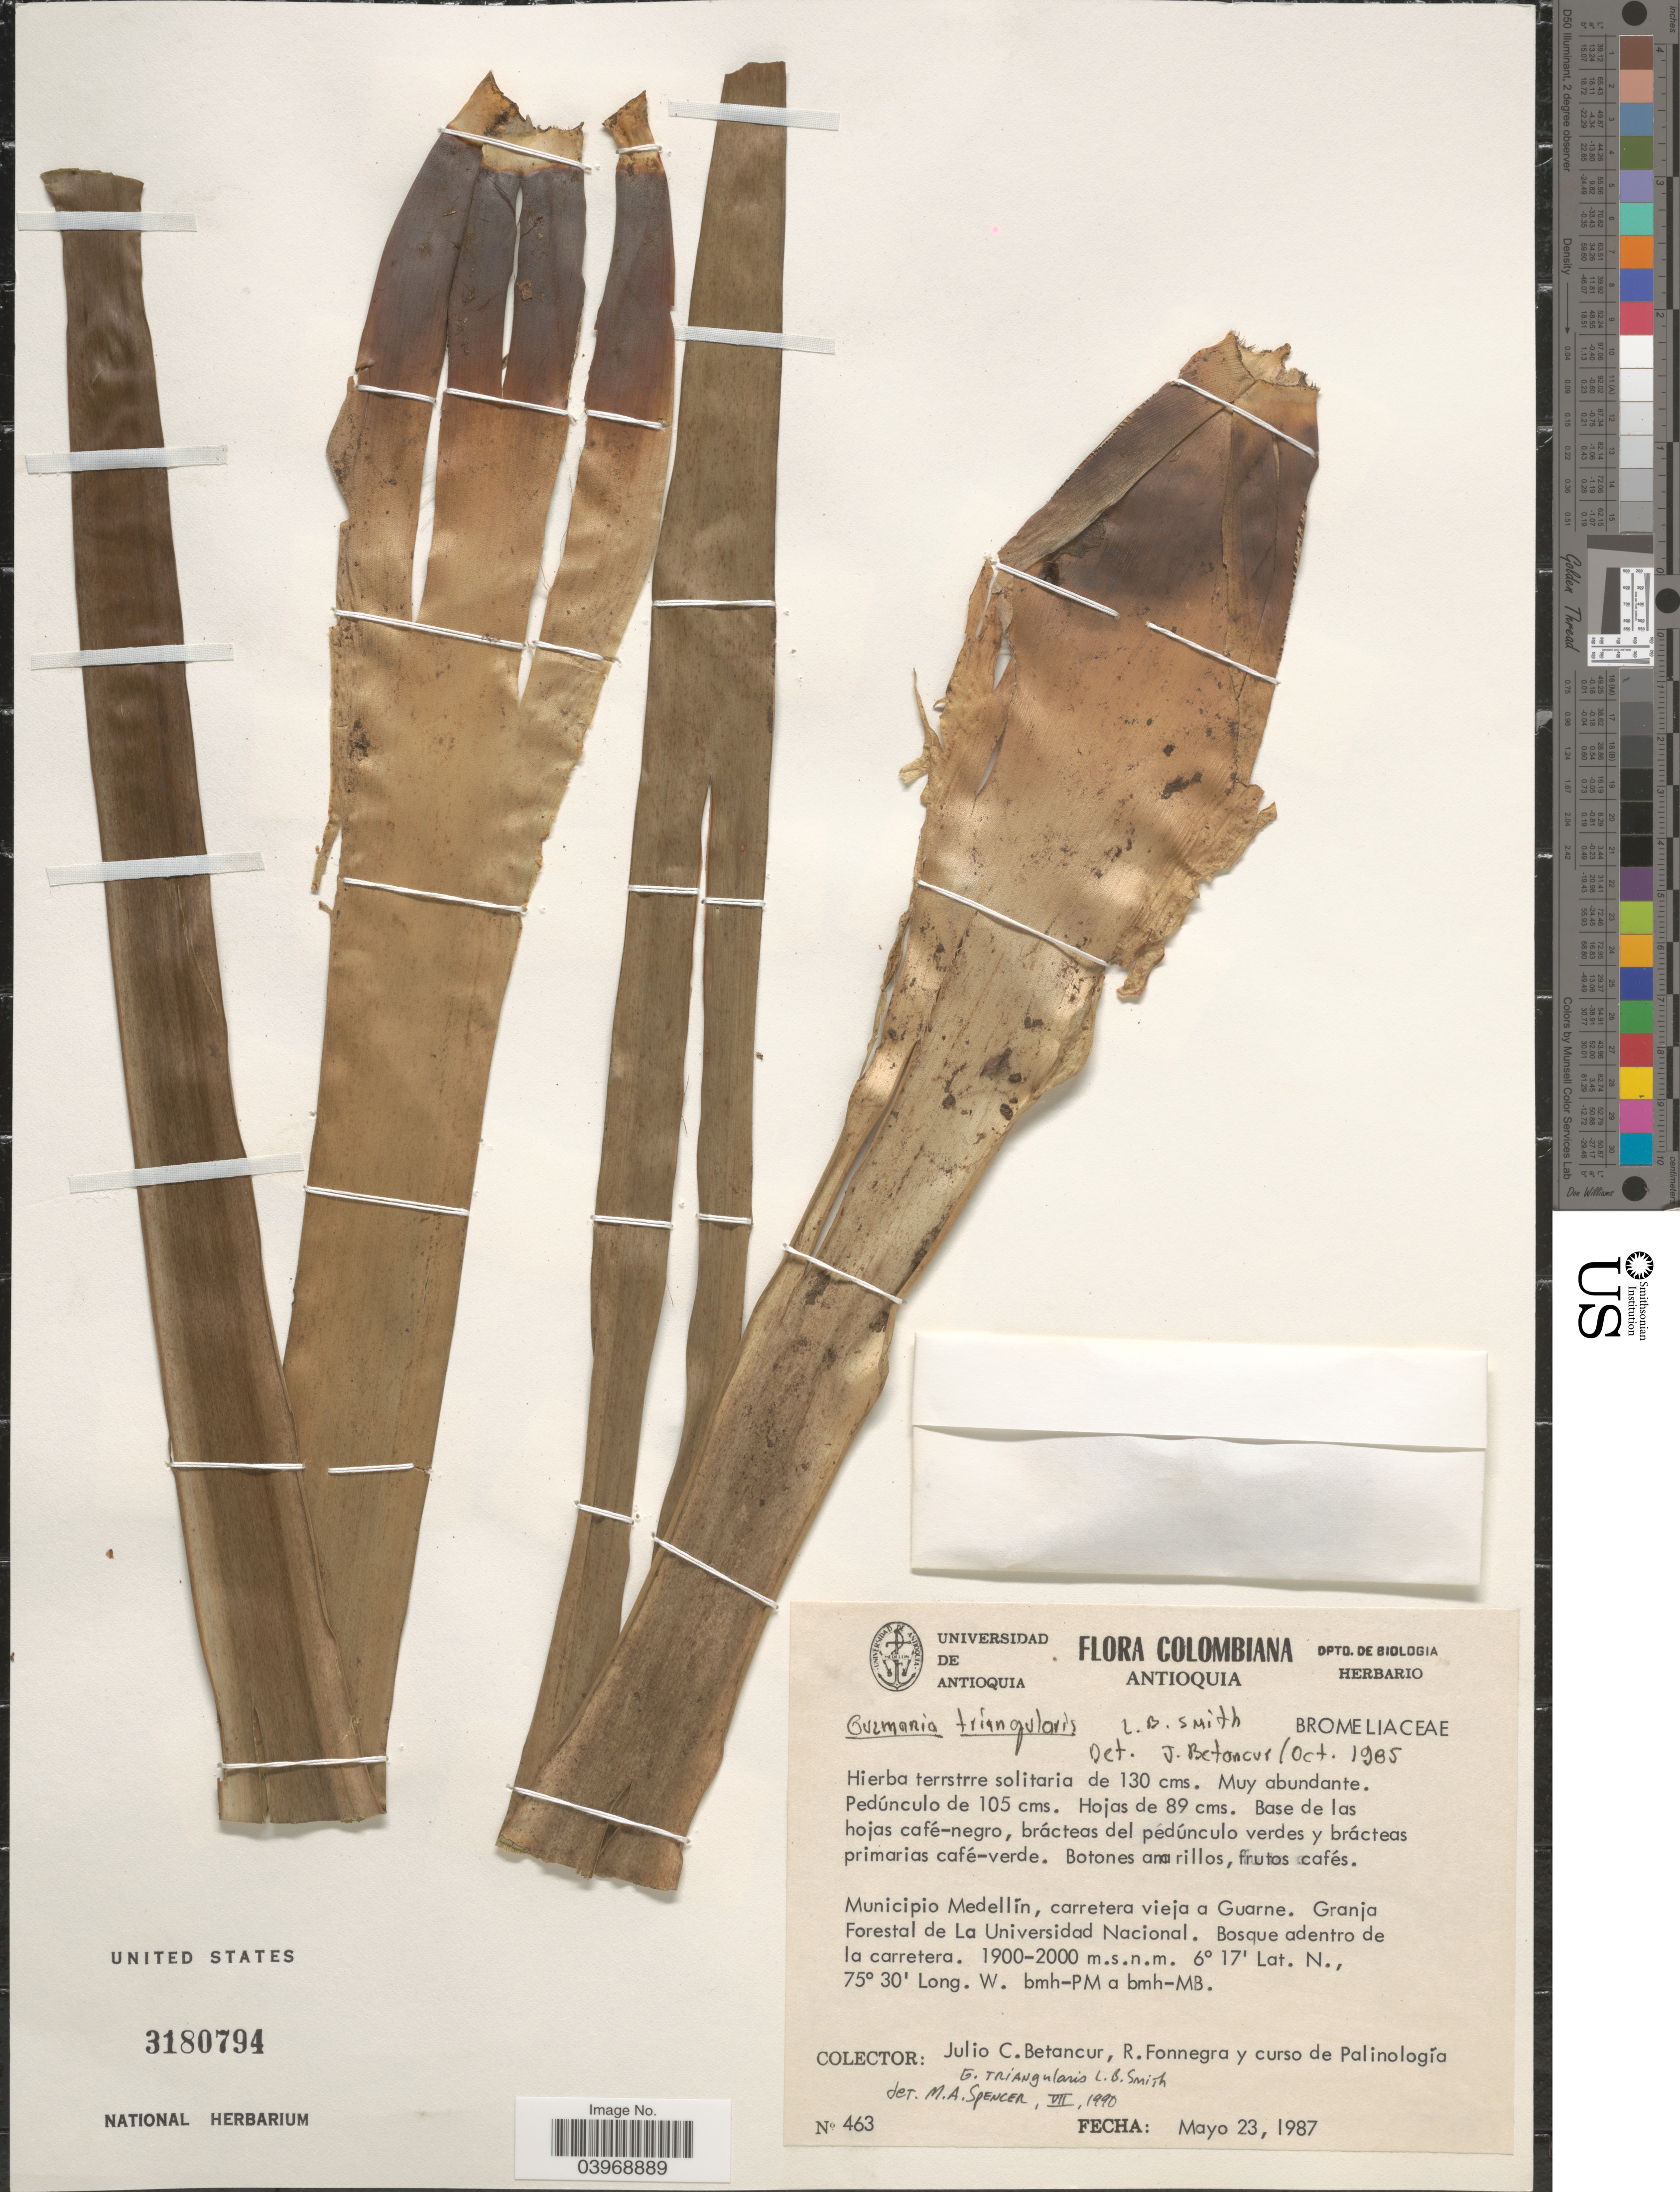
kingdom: Plantae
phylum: Tracheophyta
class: Liliopsida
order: Poales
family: Bromeliaceae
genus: Guzmania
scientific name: Guzmania triangularis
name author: L.B. Sm.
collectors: J. C. Betancur, R. Fonnegra & Curso de Palinologia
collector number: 463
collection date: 1987-05-23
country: Colombia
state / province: Antioquia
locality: Municipio Medellín, carretera vieja a Guarne. Granja Forestal de La Universidad Nacional. Bosque adentro de la carretera.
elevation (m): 1900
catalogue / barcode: US 3180794